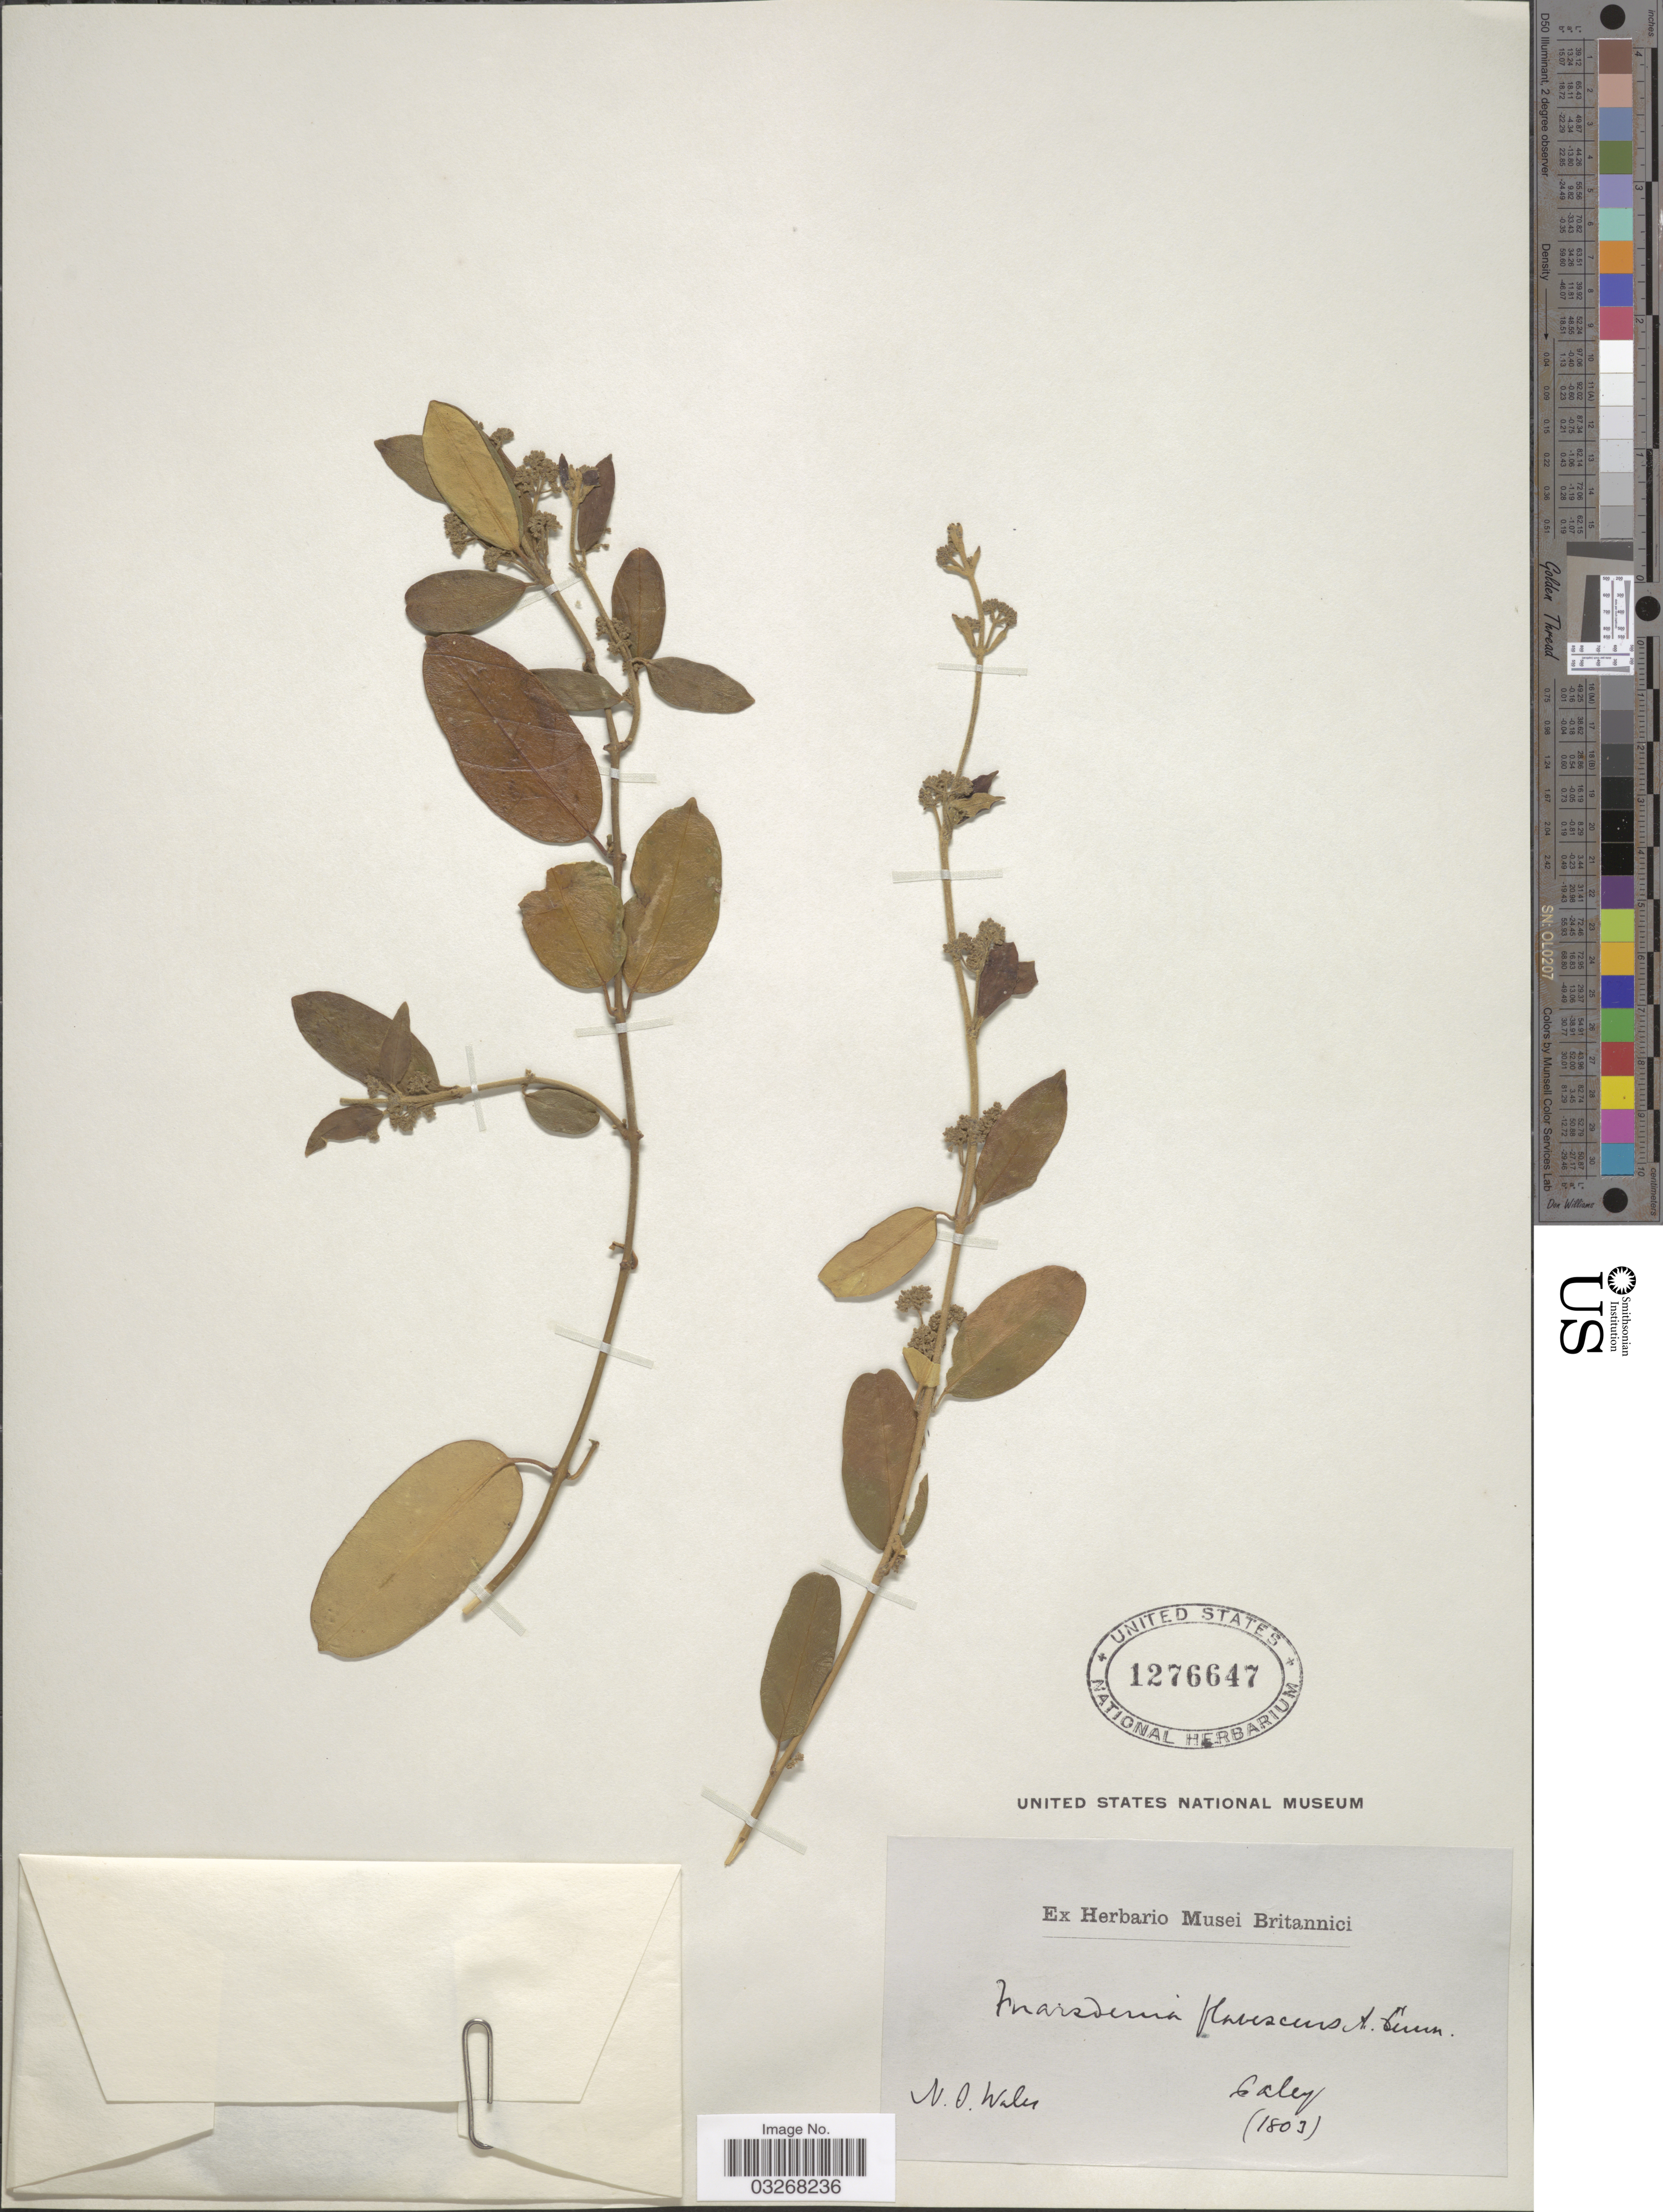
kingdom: Plantae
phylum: Tracheophyta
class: Magnoliopsida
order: Gentianales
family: Apocynaceae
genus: Marsdenia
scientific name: Marsdenia flavescens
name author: A. Cunn.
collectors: -. Caley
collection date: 1803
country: Australia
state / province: New South Wales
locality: N. S. Wales.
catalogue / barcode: US 1276647